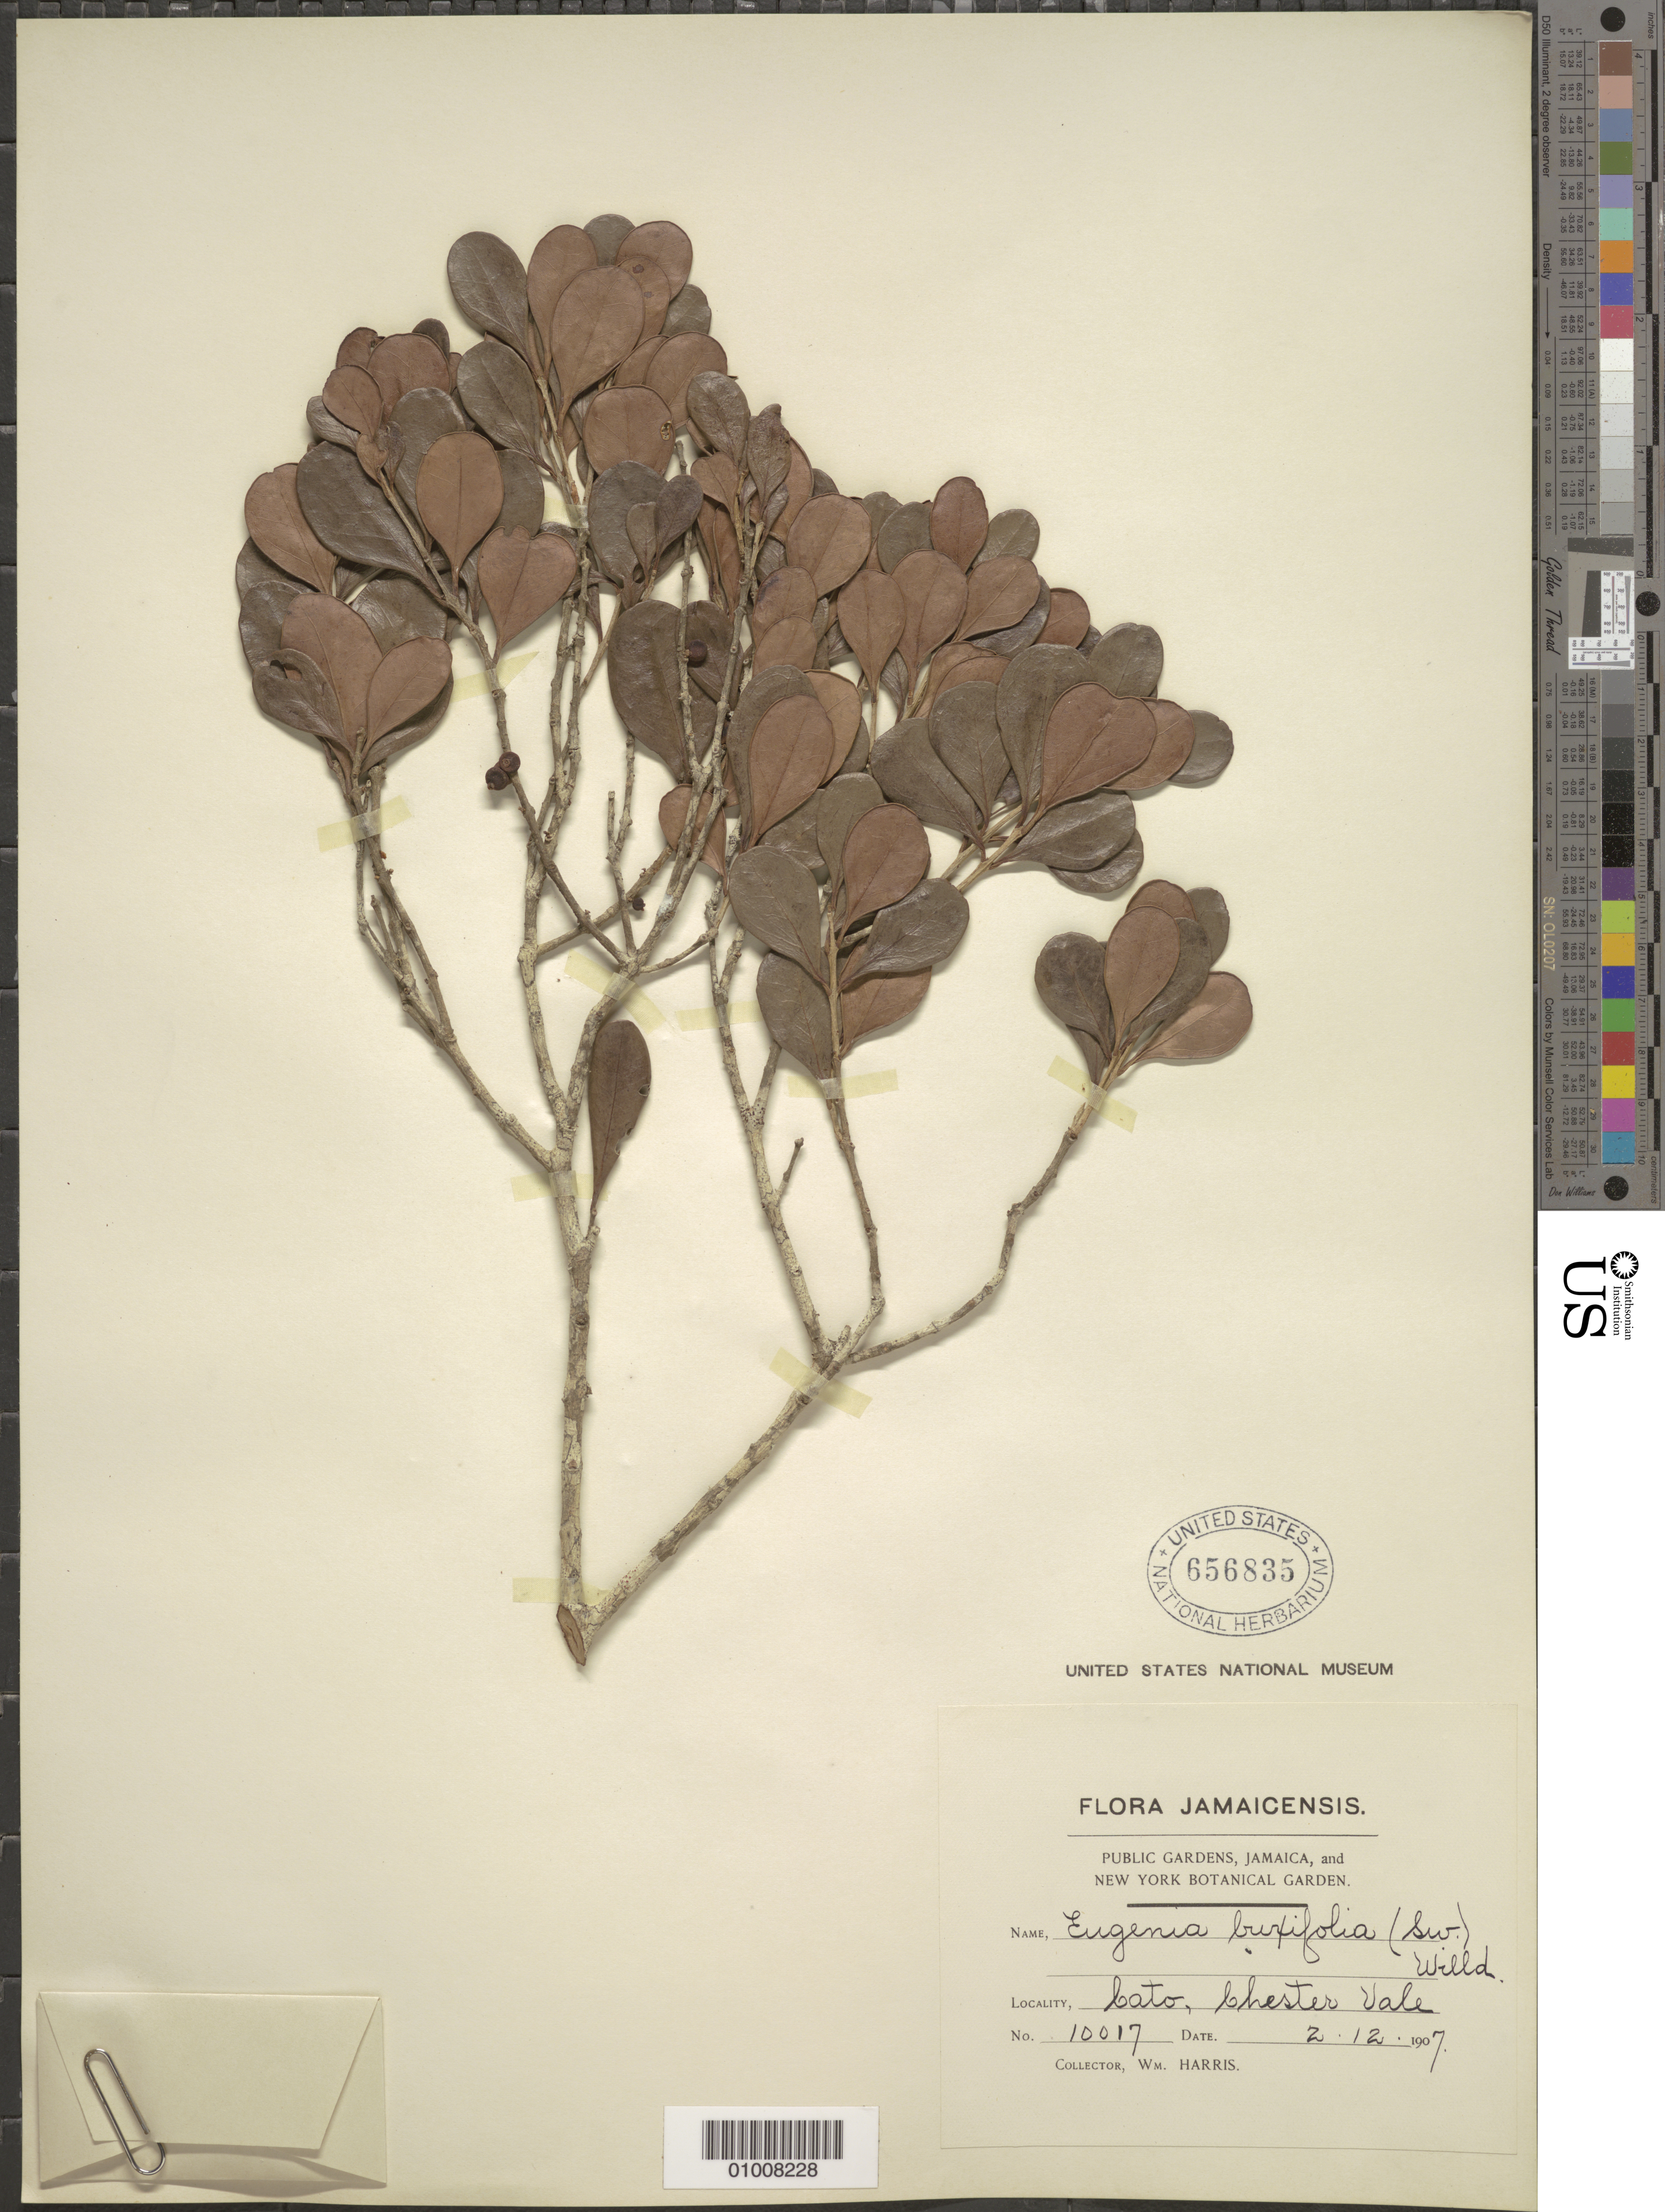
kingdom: Plantae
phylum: Tracheophyta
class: Magnoliopsida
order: Myrtales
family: Myrtaceae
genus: Eugenia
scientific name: Eugenia foetida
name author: Pers.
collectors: W. Harris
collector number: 10017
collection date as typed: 02 Dec 1907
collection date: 1907-12-02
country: Jamaica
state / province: Saint Andrew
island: Jamaica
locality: Cato, Chestervale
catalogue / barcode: US 656835